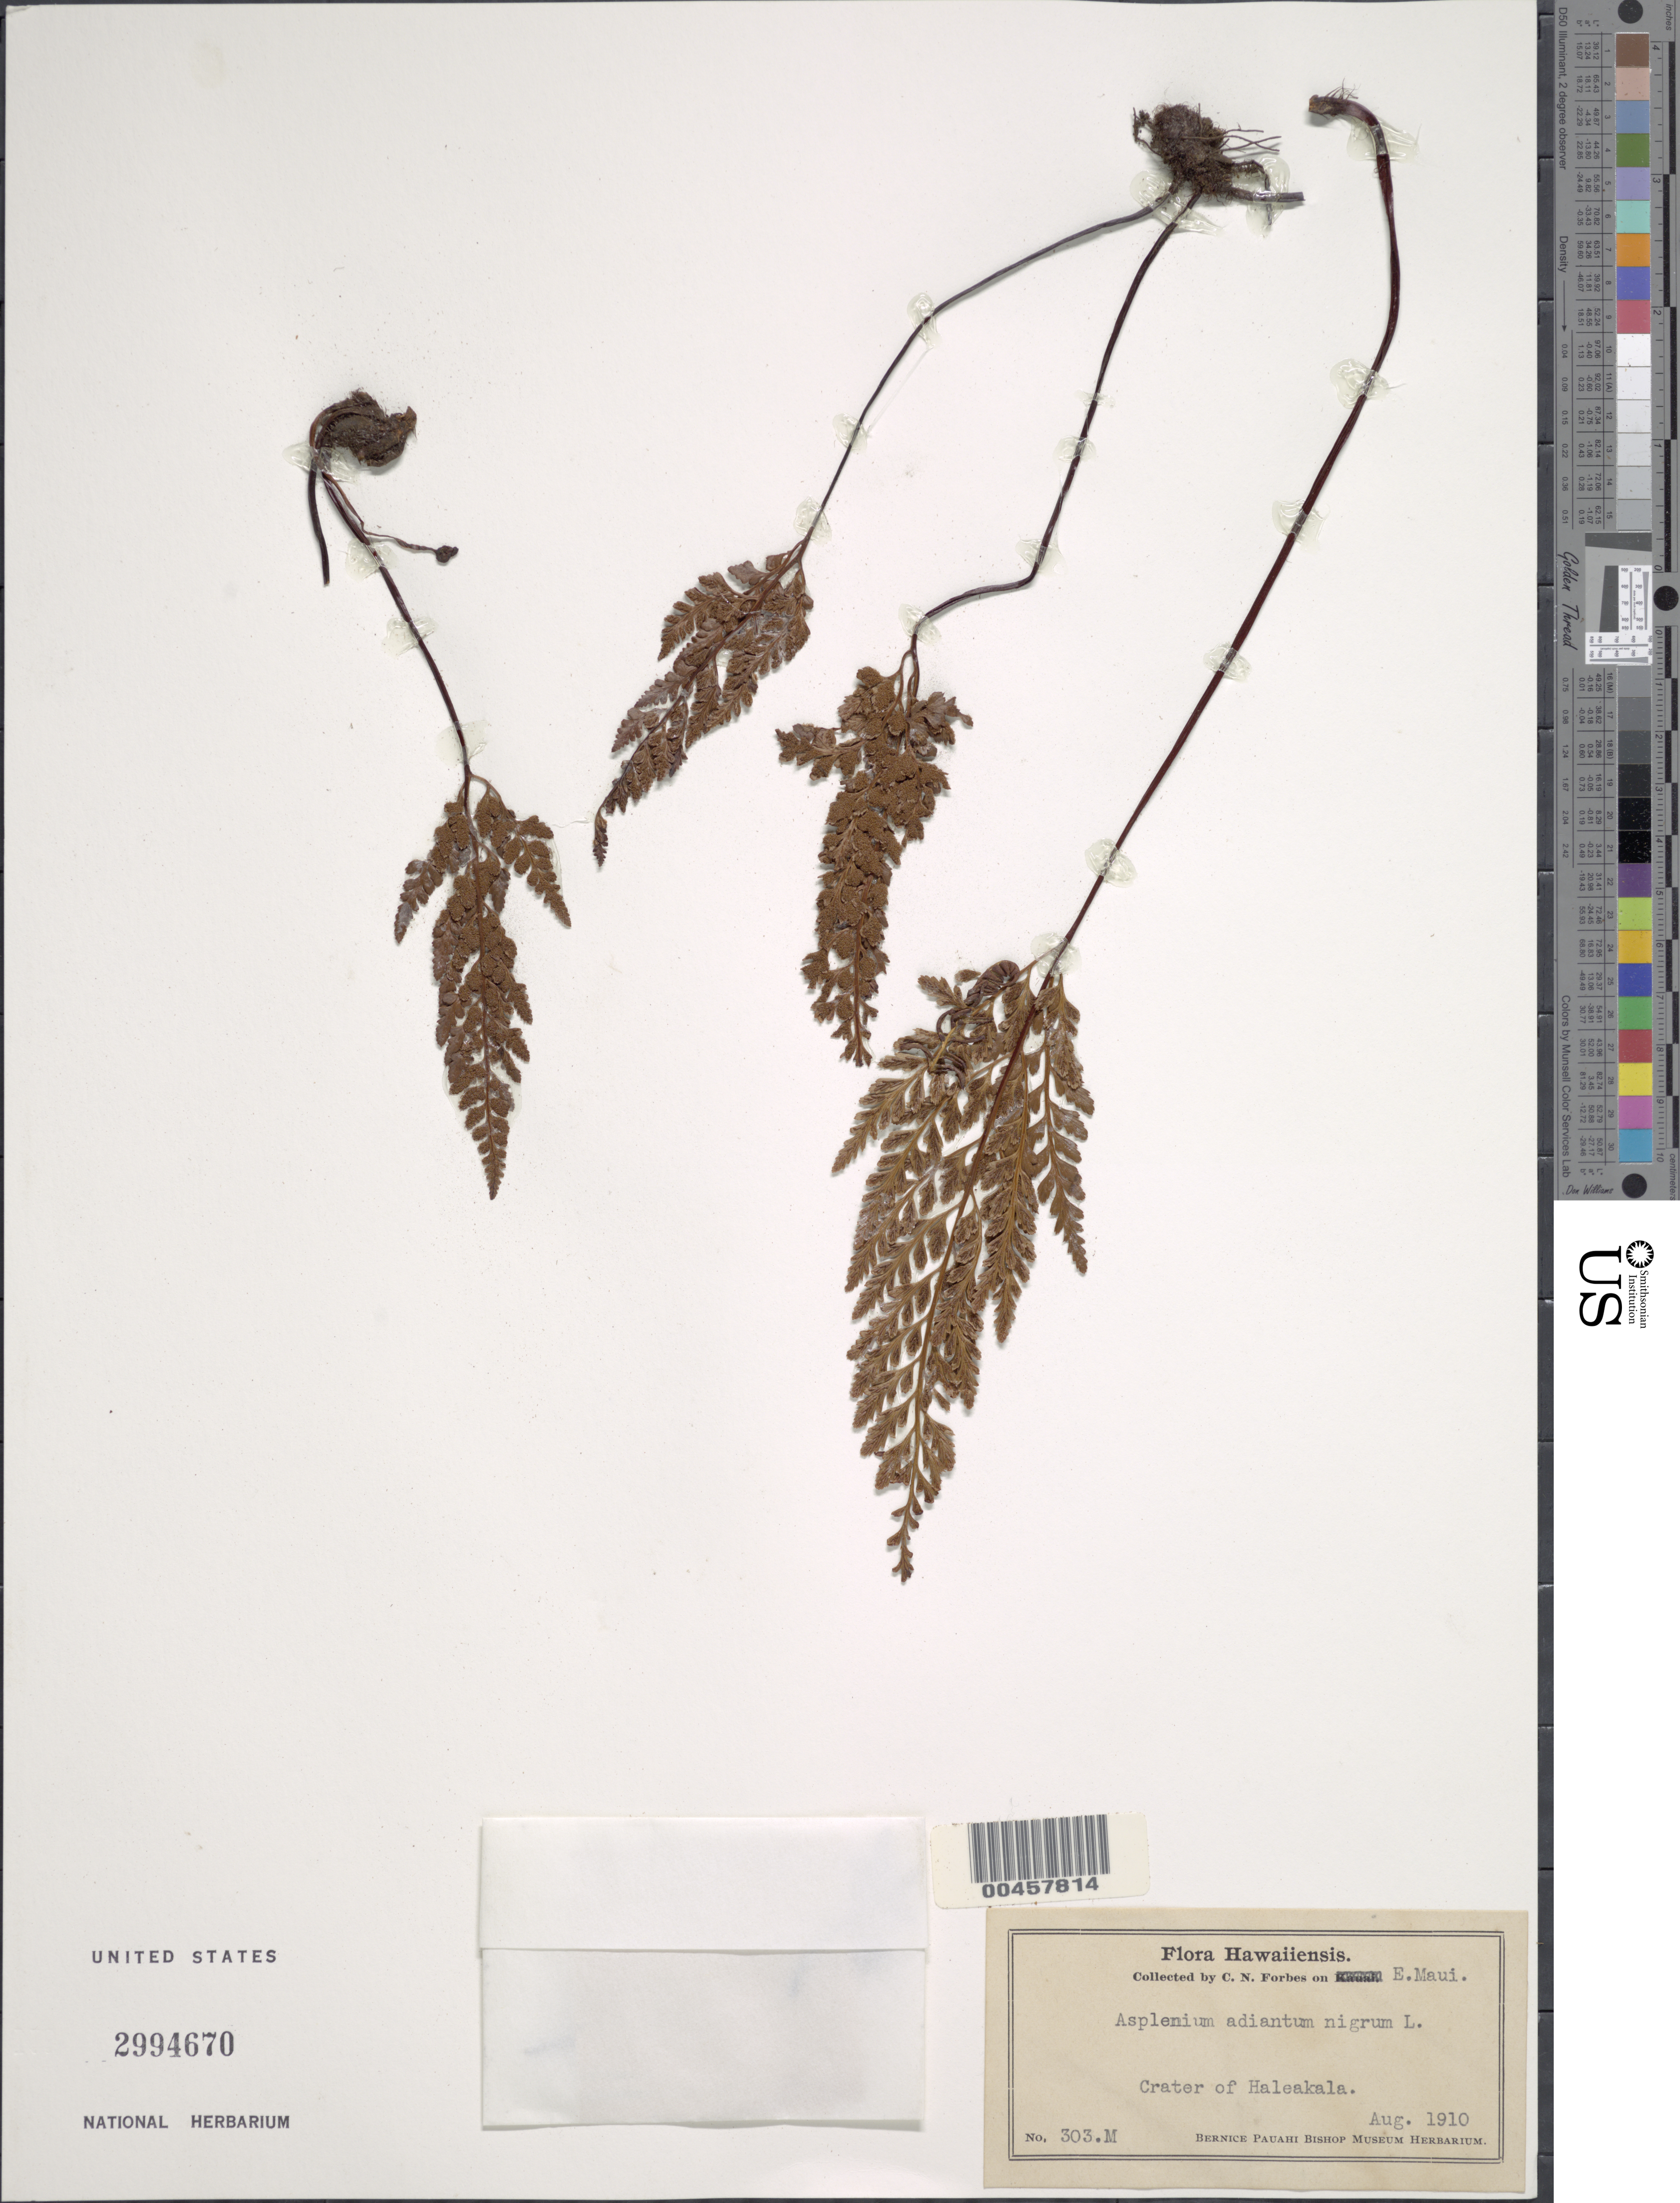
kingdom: Plantae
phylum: Tracheophyta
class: Polypodiopsida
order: Polypodiales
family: Aspleniaceae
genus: Asplenium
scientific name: Asplenium adiantum-nigrum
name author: L.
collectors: C. N. Forbes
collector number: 303.M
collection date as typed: Aug 1910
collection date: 1910-08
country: United States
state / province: Hawaii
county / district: Maui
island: Maui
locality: E. Maui: Crater of Haleakala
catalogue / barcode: US 2994670